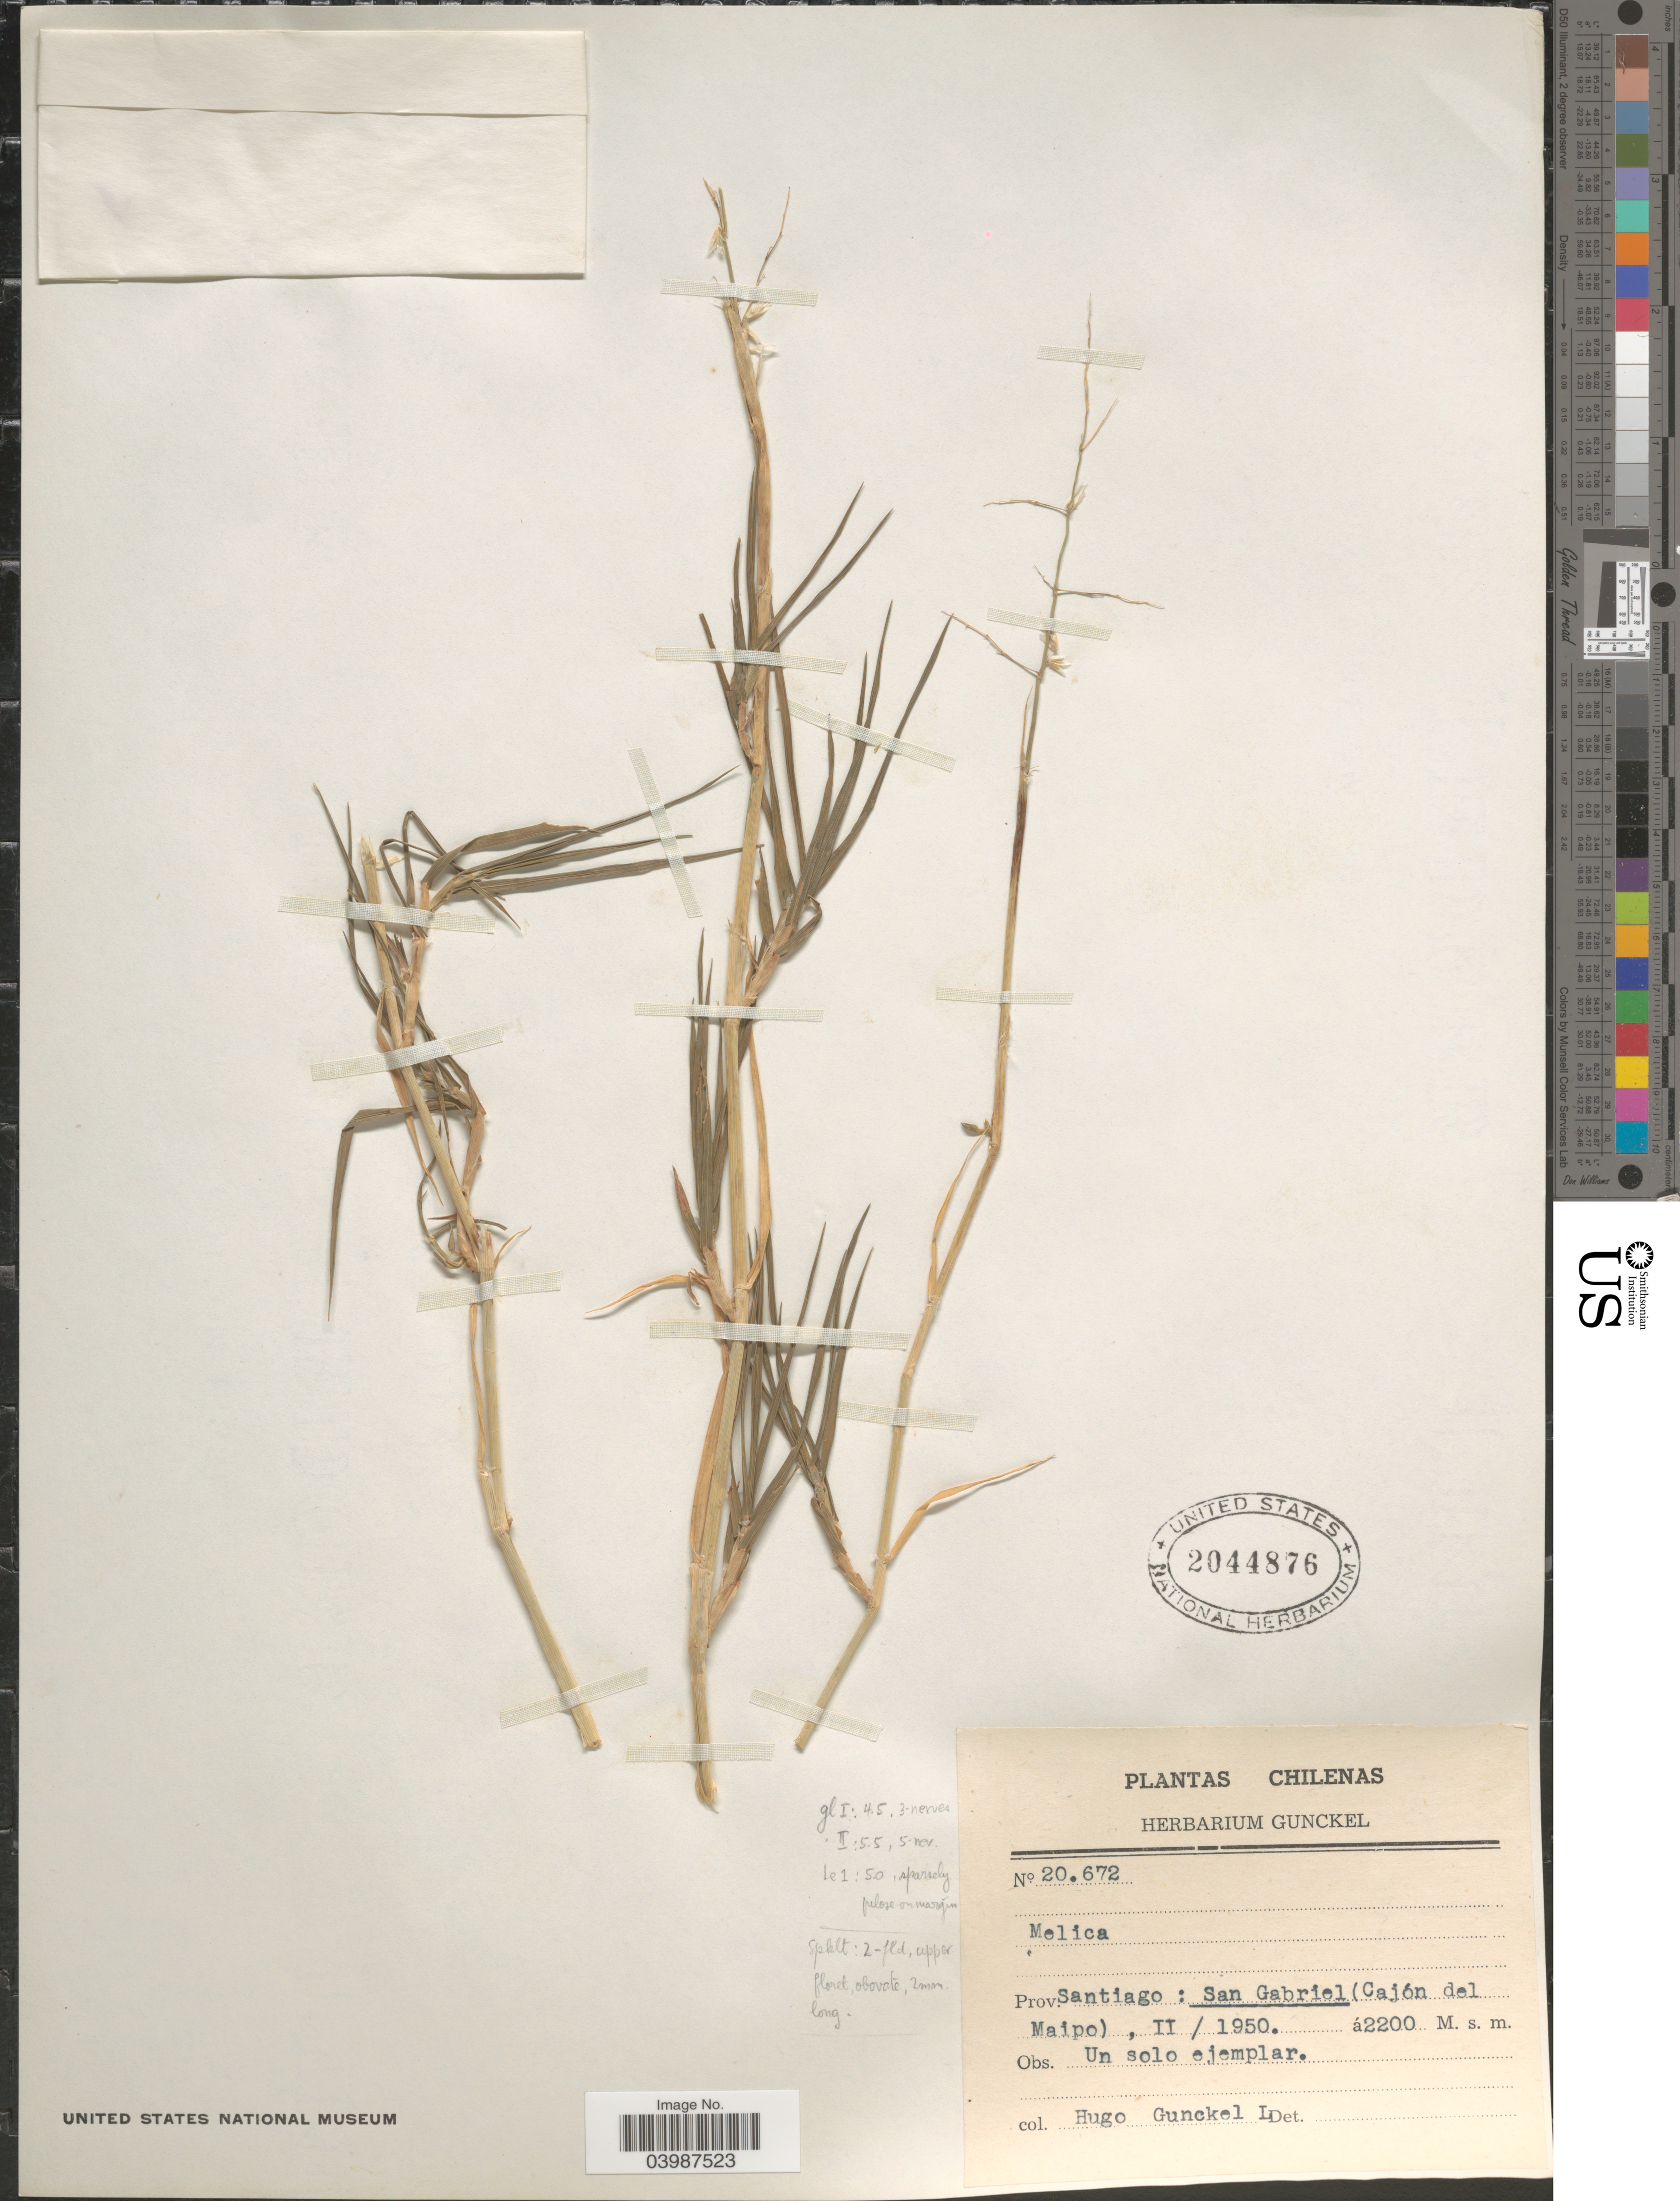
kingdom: Plantae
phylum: Tracheophyta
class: Liliopsida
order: Poales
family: Poaceae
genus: Melica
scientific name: Melica sp.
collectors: H. Gunckel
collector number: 20672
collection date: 1950-02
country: Chile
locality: Prov. Santiago: San Gabriel (Cajón del Maipo).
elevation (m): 2200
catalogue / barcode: US 2044876